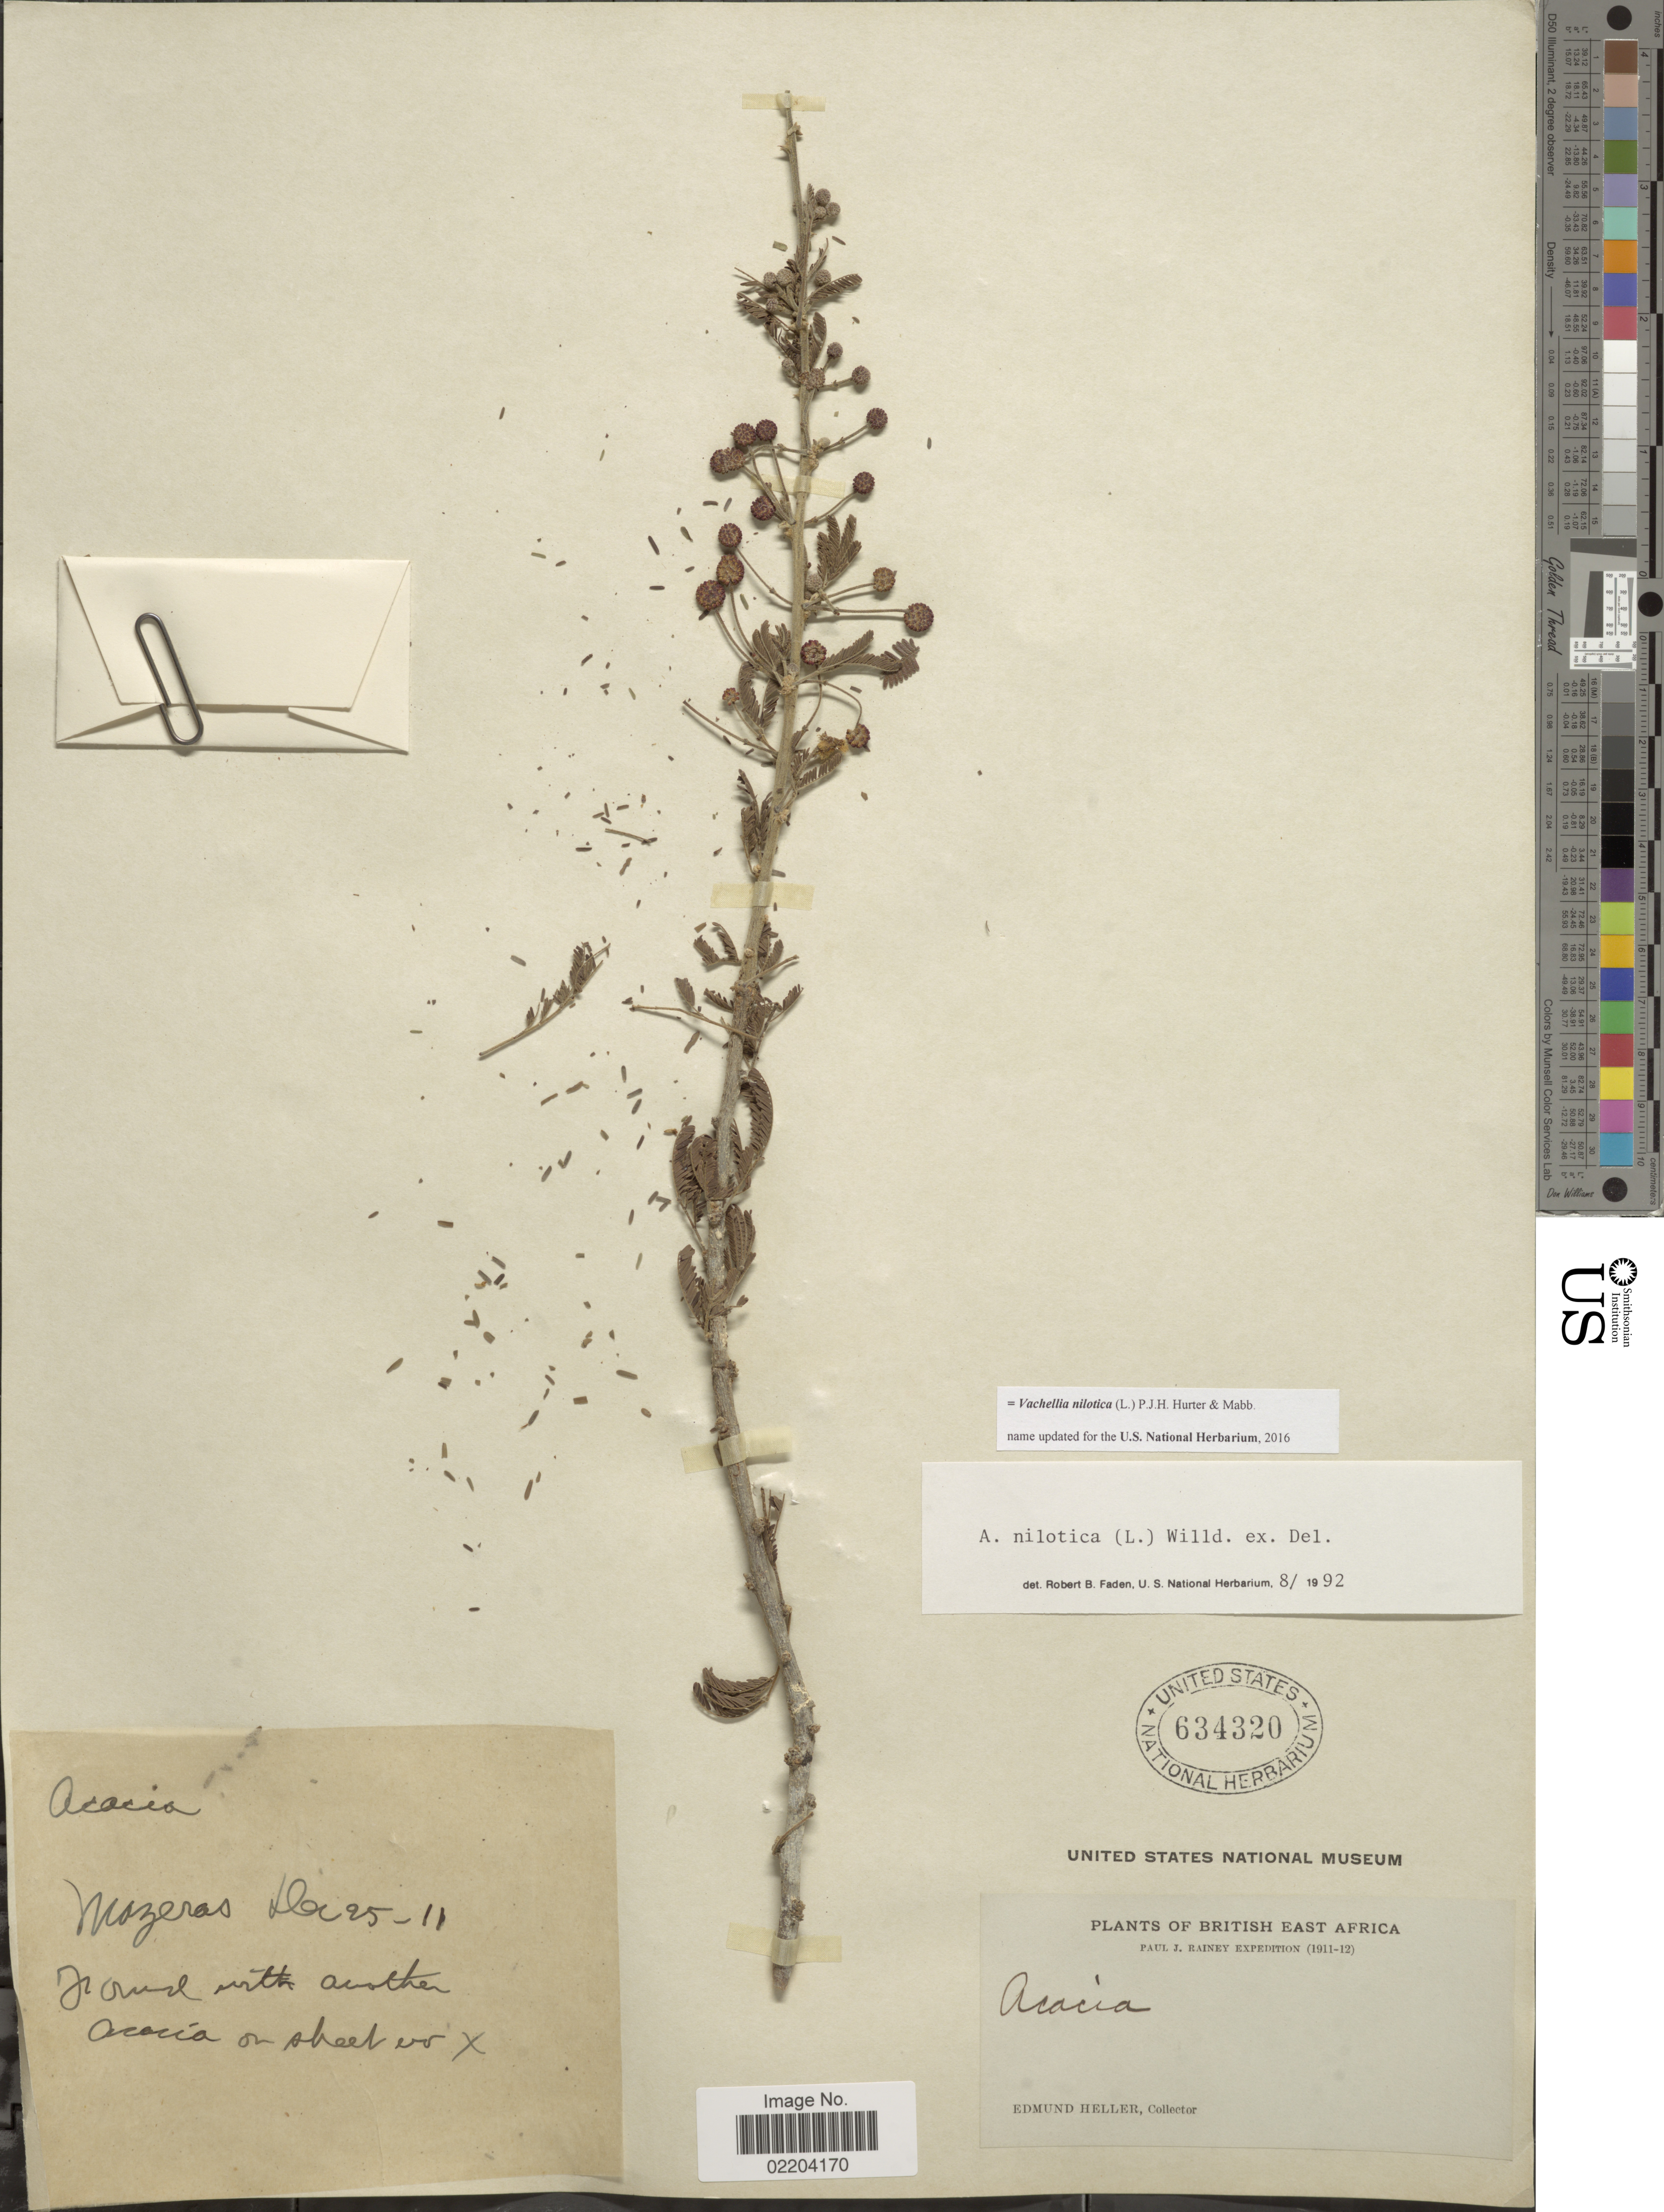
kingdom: Plantae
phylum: Tracheophyta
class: Magnoliopsida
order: Fabales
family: Fabaceae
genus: Vachellia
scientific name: Vachellia nilotica subsp. nilotica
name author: (L.) P.J.H. Hurter & Mabb.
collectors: E. Heller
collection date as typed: Transcribed d/m/y: 25/12/11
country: Kenya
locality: British East Africa. Mazeras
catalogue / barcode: US 634320